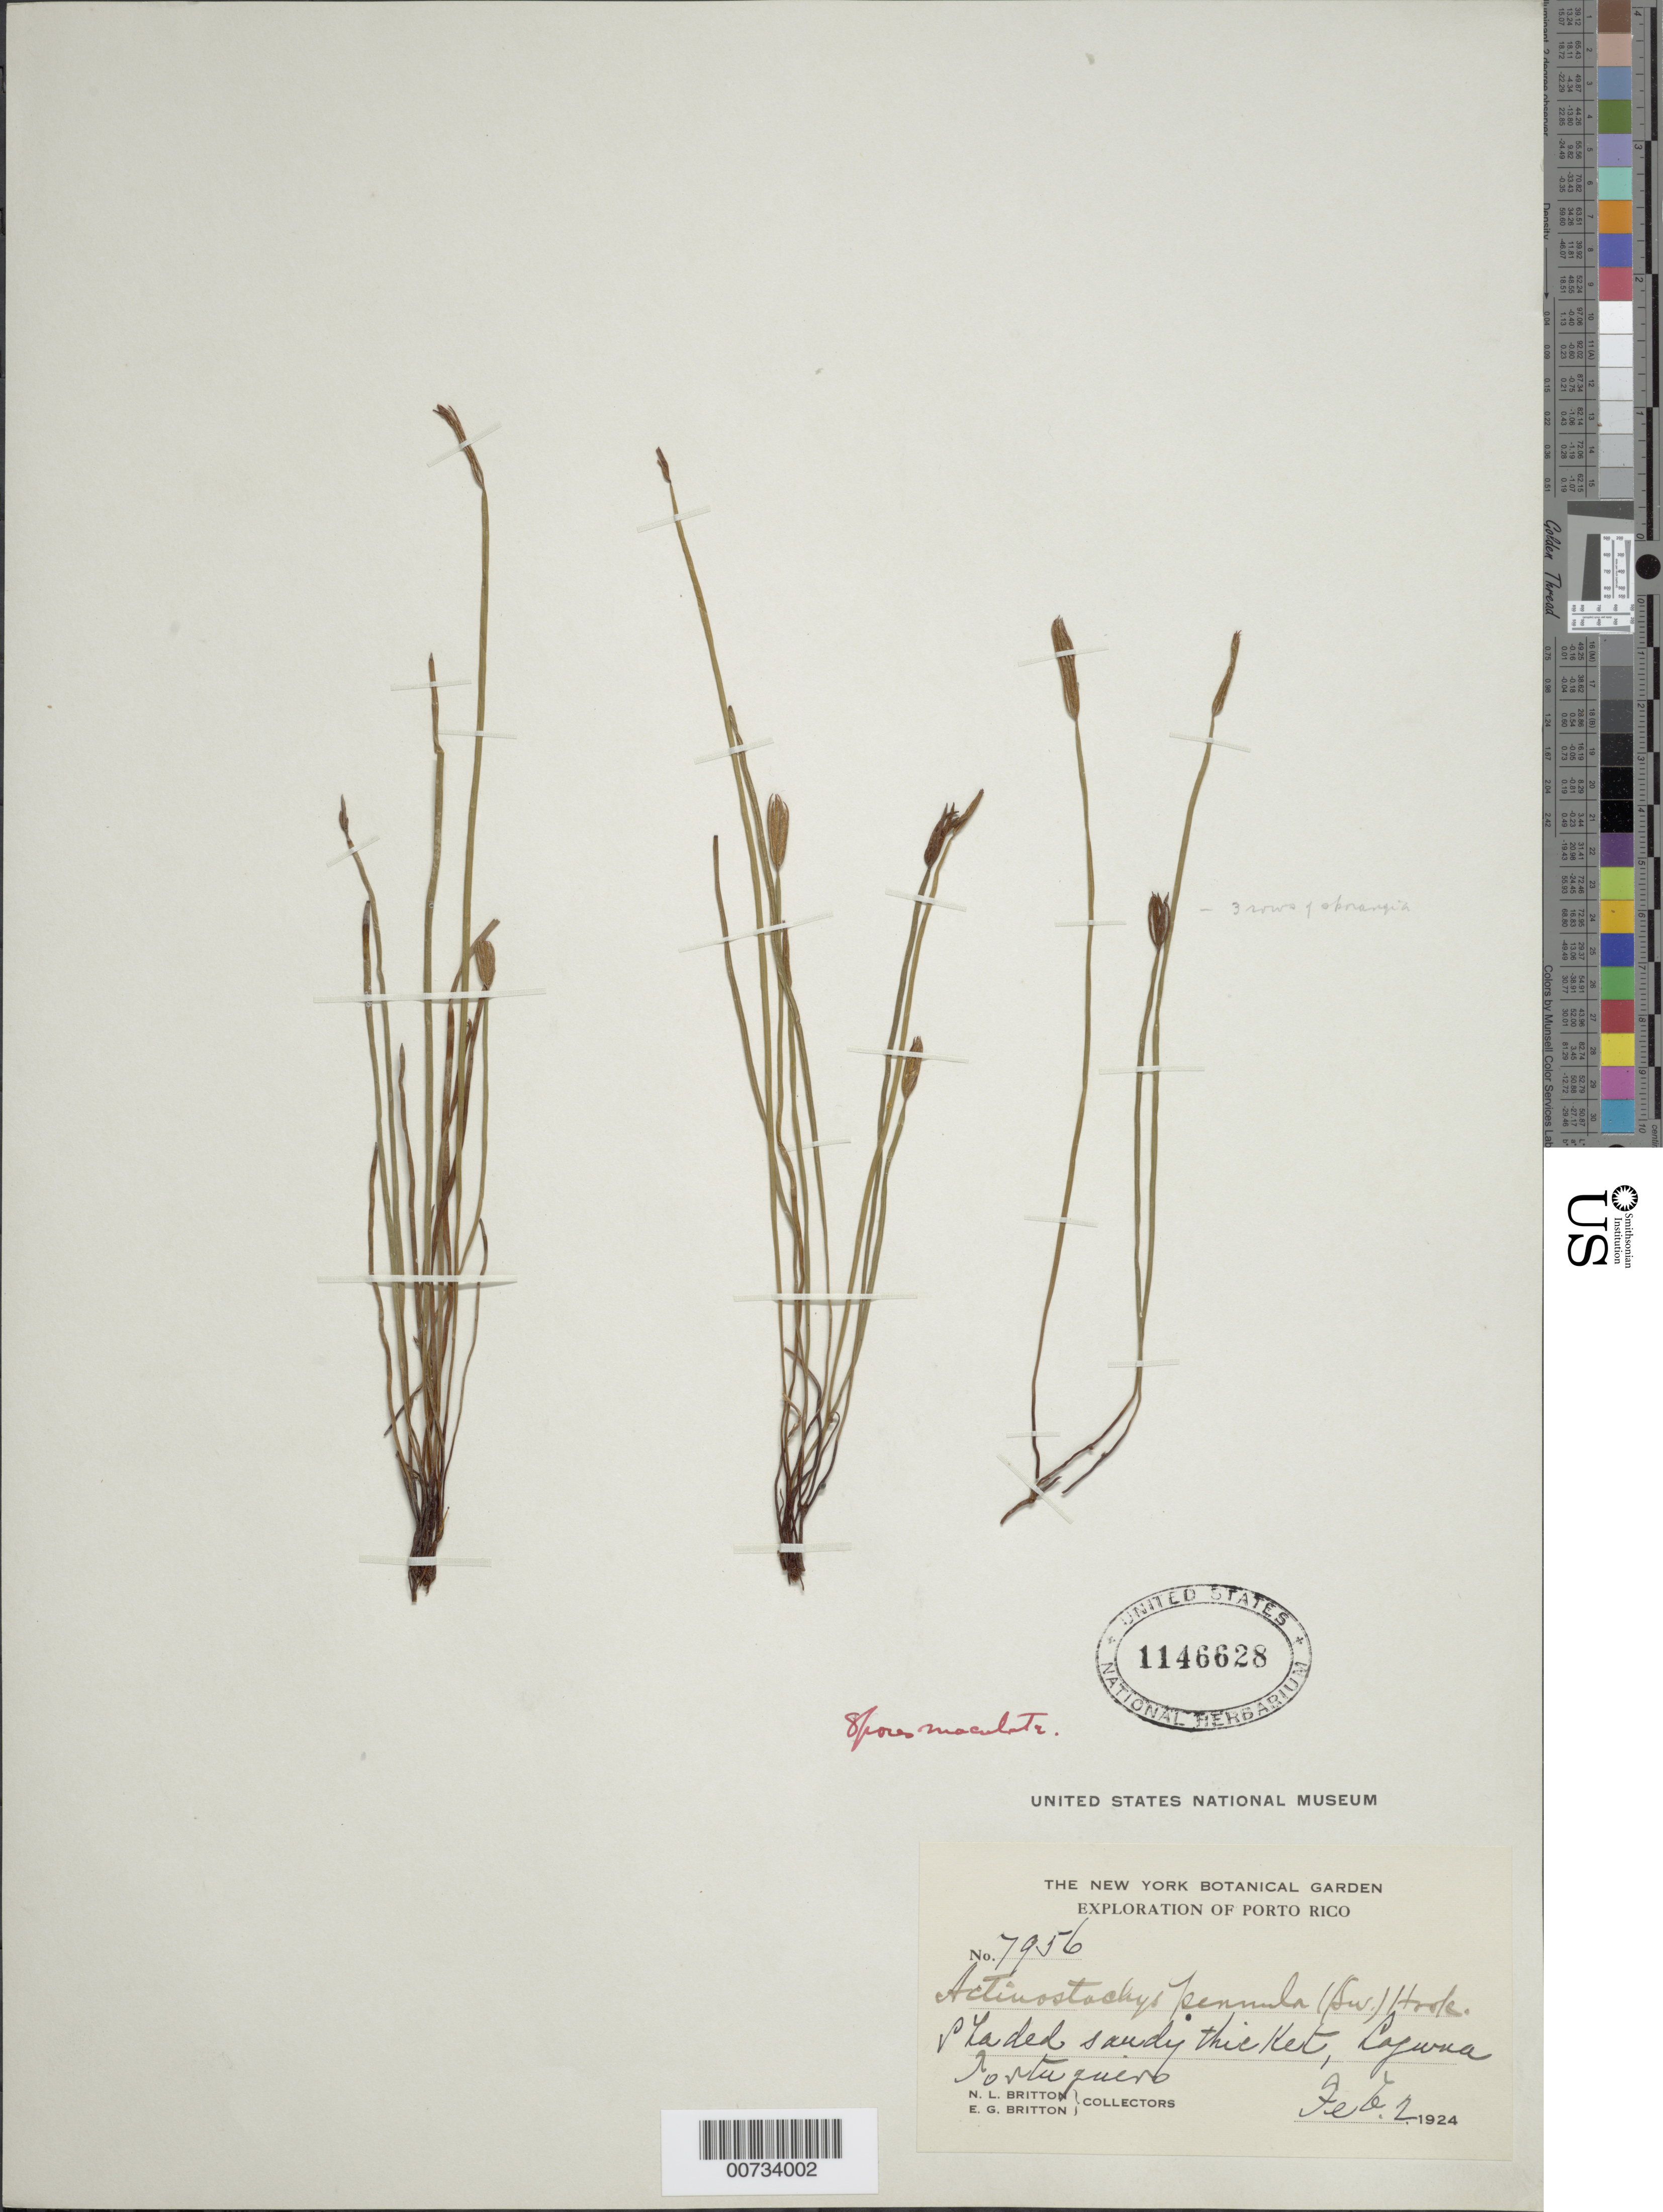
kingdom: Plantae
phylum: Tracheophyta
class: Polypodiopsida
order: Schizaeales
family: Schizaeaceae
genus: Actinostachys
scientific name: Actinostachys pennula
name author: (Sw.) Hook.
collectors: N. Britton & E. G. Britton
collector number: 7956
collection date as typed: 02 Feb 1924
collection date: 1924-02-02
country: Puerto Rico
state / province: Manatí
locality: Laguna Tortuguero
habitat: Shaded sandy thicket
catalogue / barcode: US 1146628